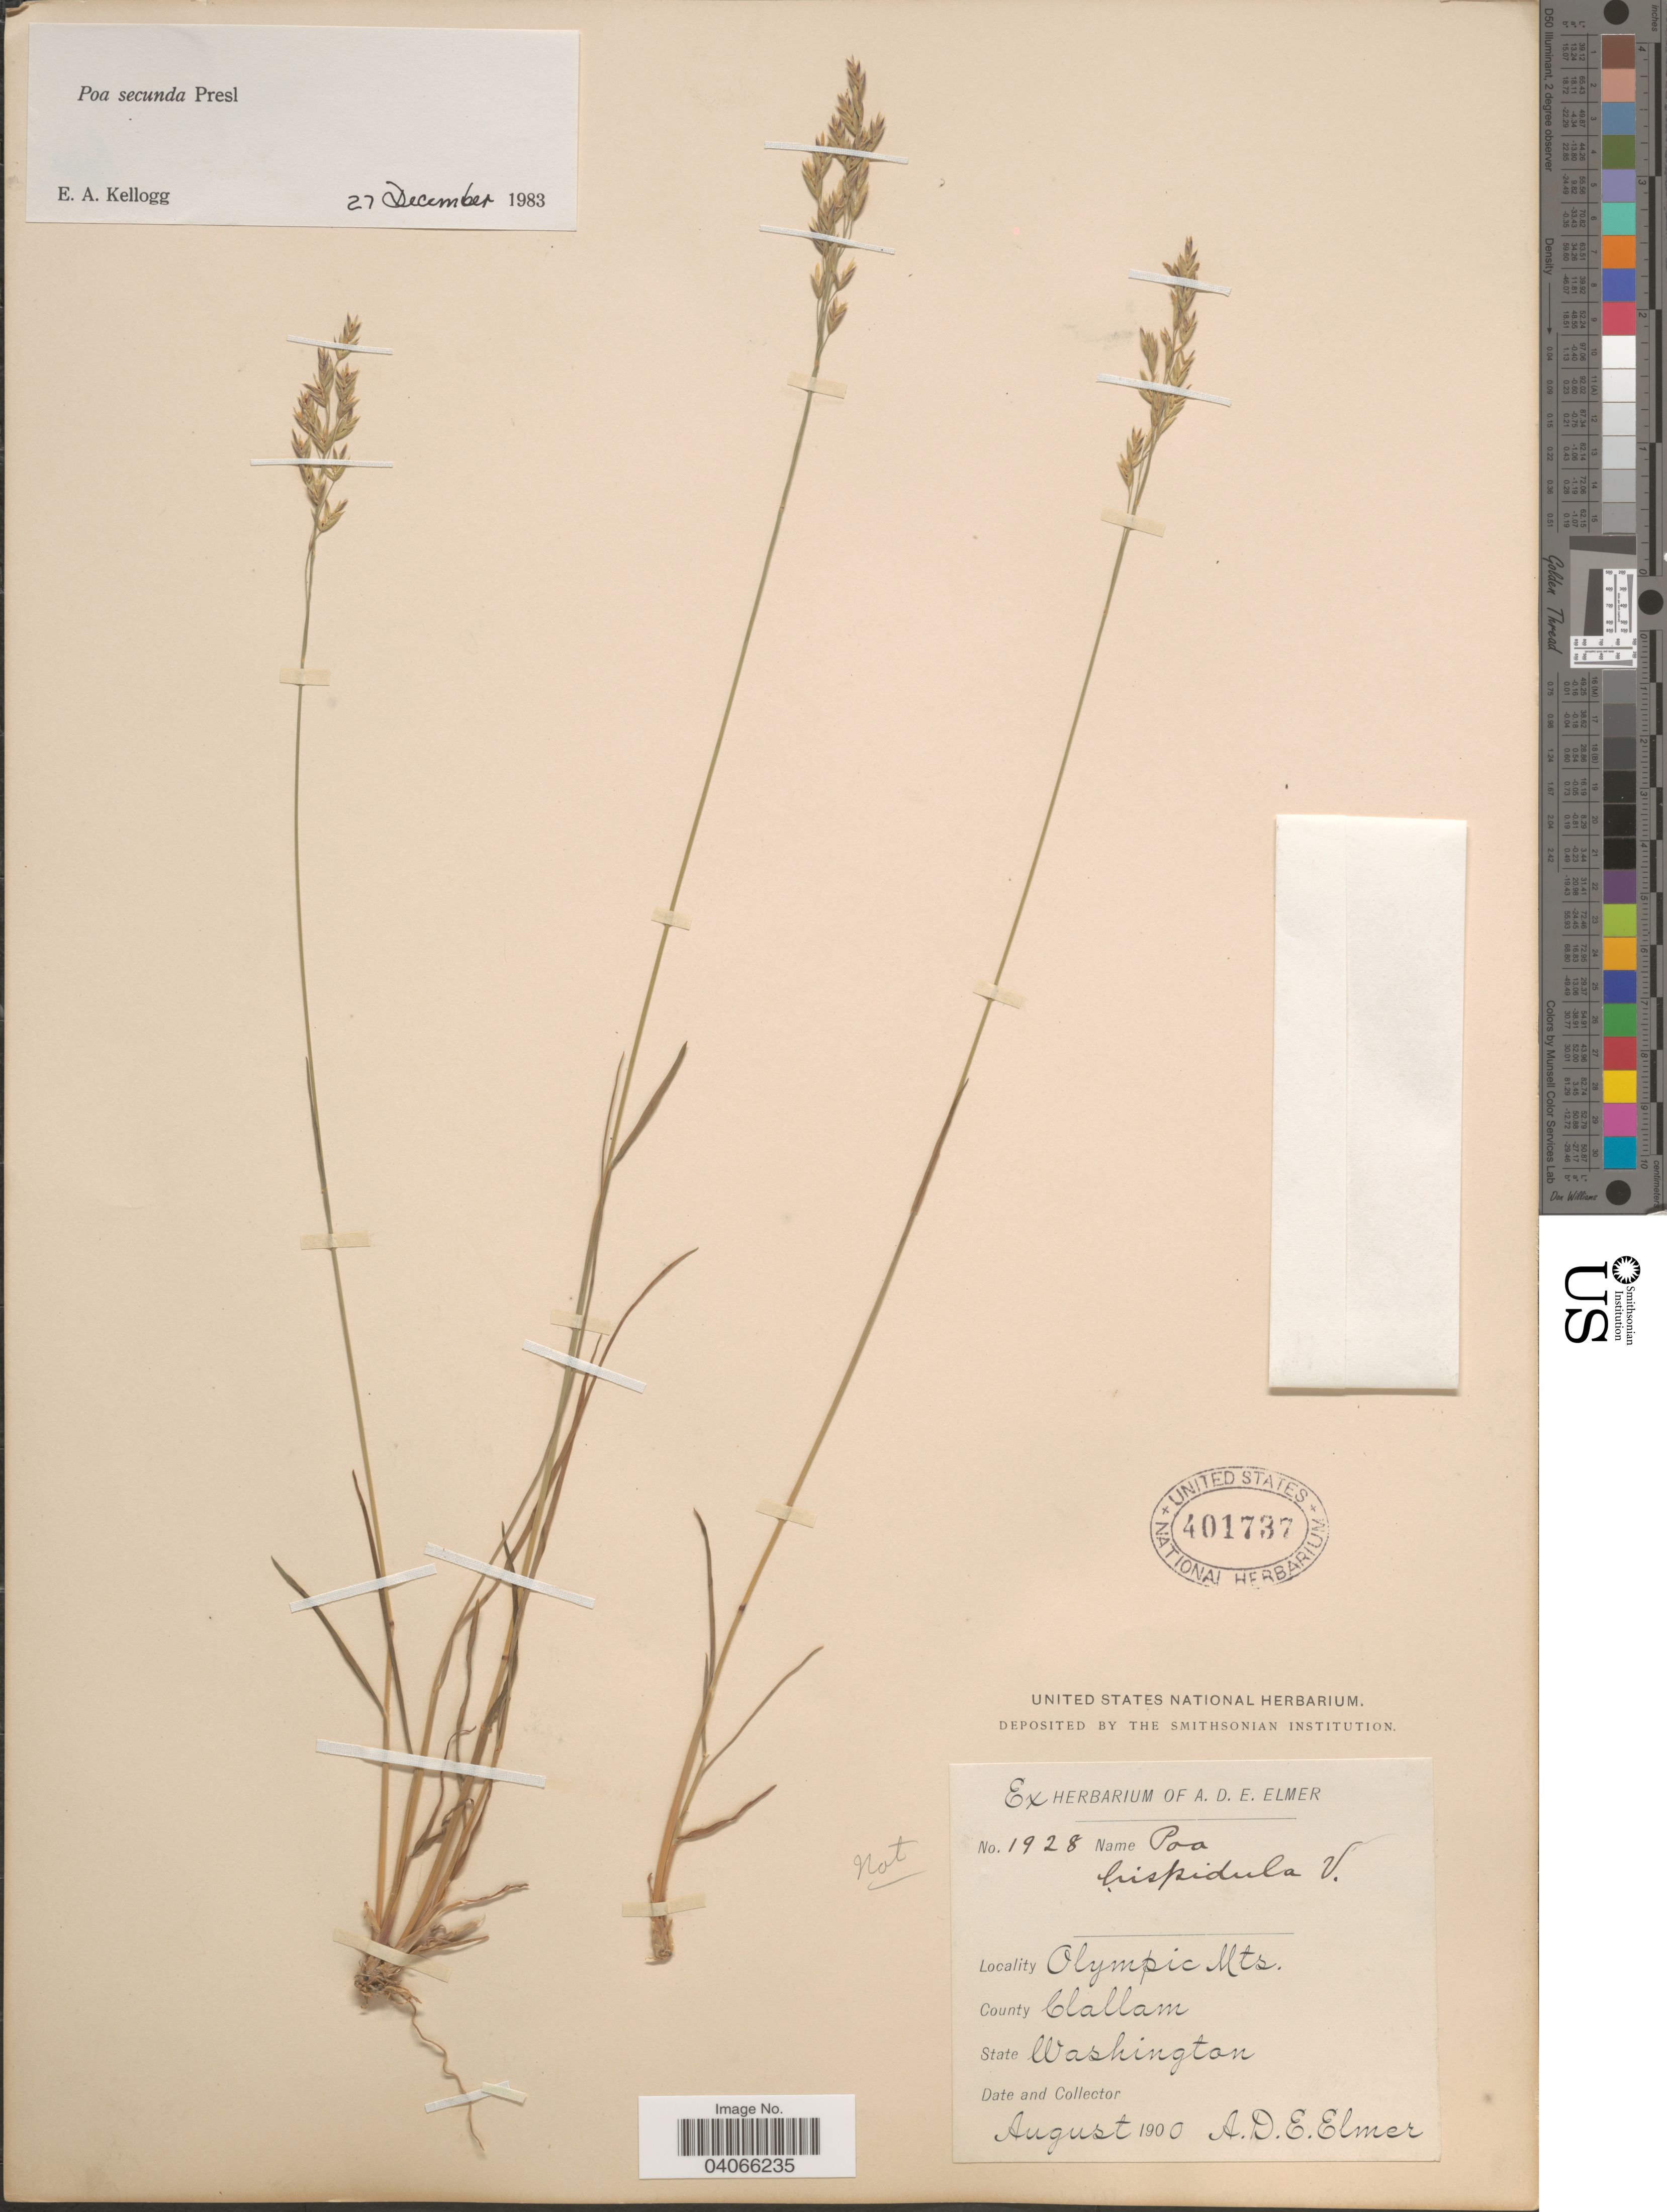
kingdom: Plantae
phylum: Tracheophyta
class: Liliopsida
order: Poales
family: Poaceae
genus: Poa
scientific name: Poa secunda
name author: J. Presl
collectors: A. D. E. Elmer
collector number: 1928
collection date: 1900-08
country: United States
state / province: Washington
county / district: Clallam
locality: Olympic Mts. County Clallam.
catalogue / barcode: US 401737